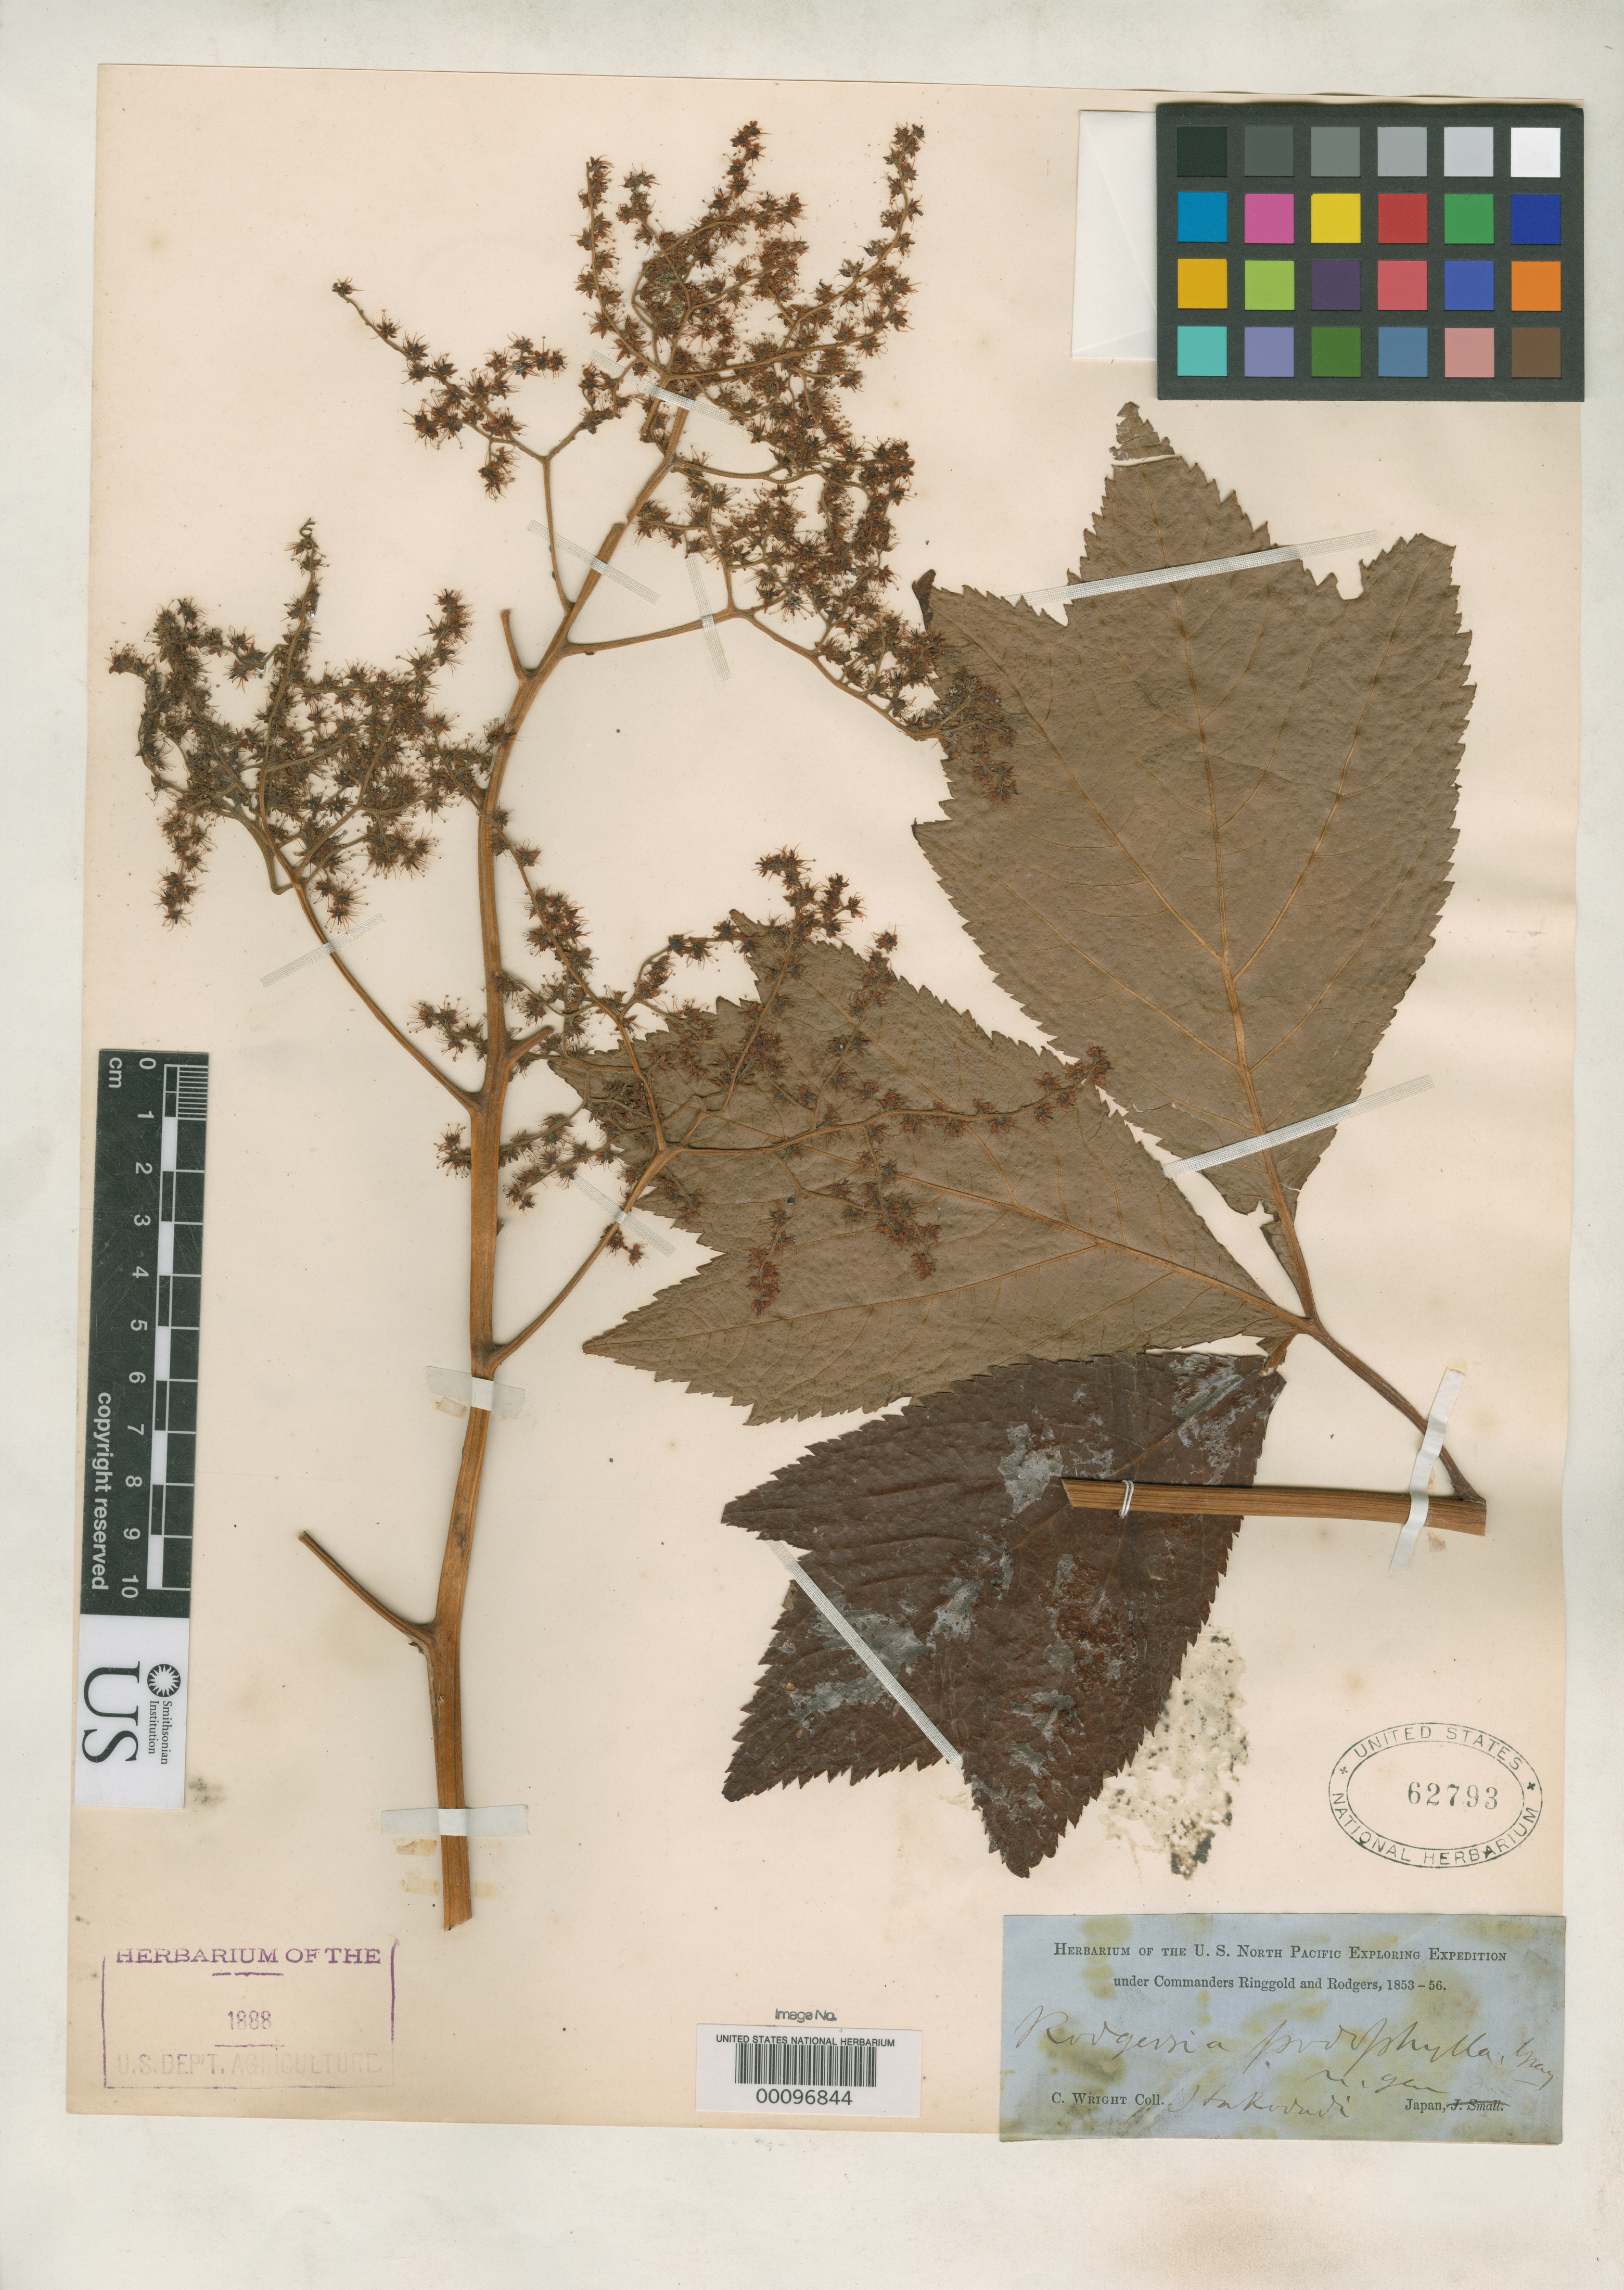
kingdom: Plantae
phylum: Tracheophyta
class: Magnoliopsida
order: Saxifragales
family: Saxifragaceae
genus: Rodgersia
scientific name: Rodgersia podophylla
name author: A. Gray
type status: Type Fragment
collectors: C. Wright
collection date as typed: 1853 to -- --- 1856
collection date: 1853/1856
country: Japan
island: Honshu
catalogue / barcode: US 62793